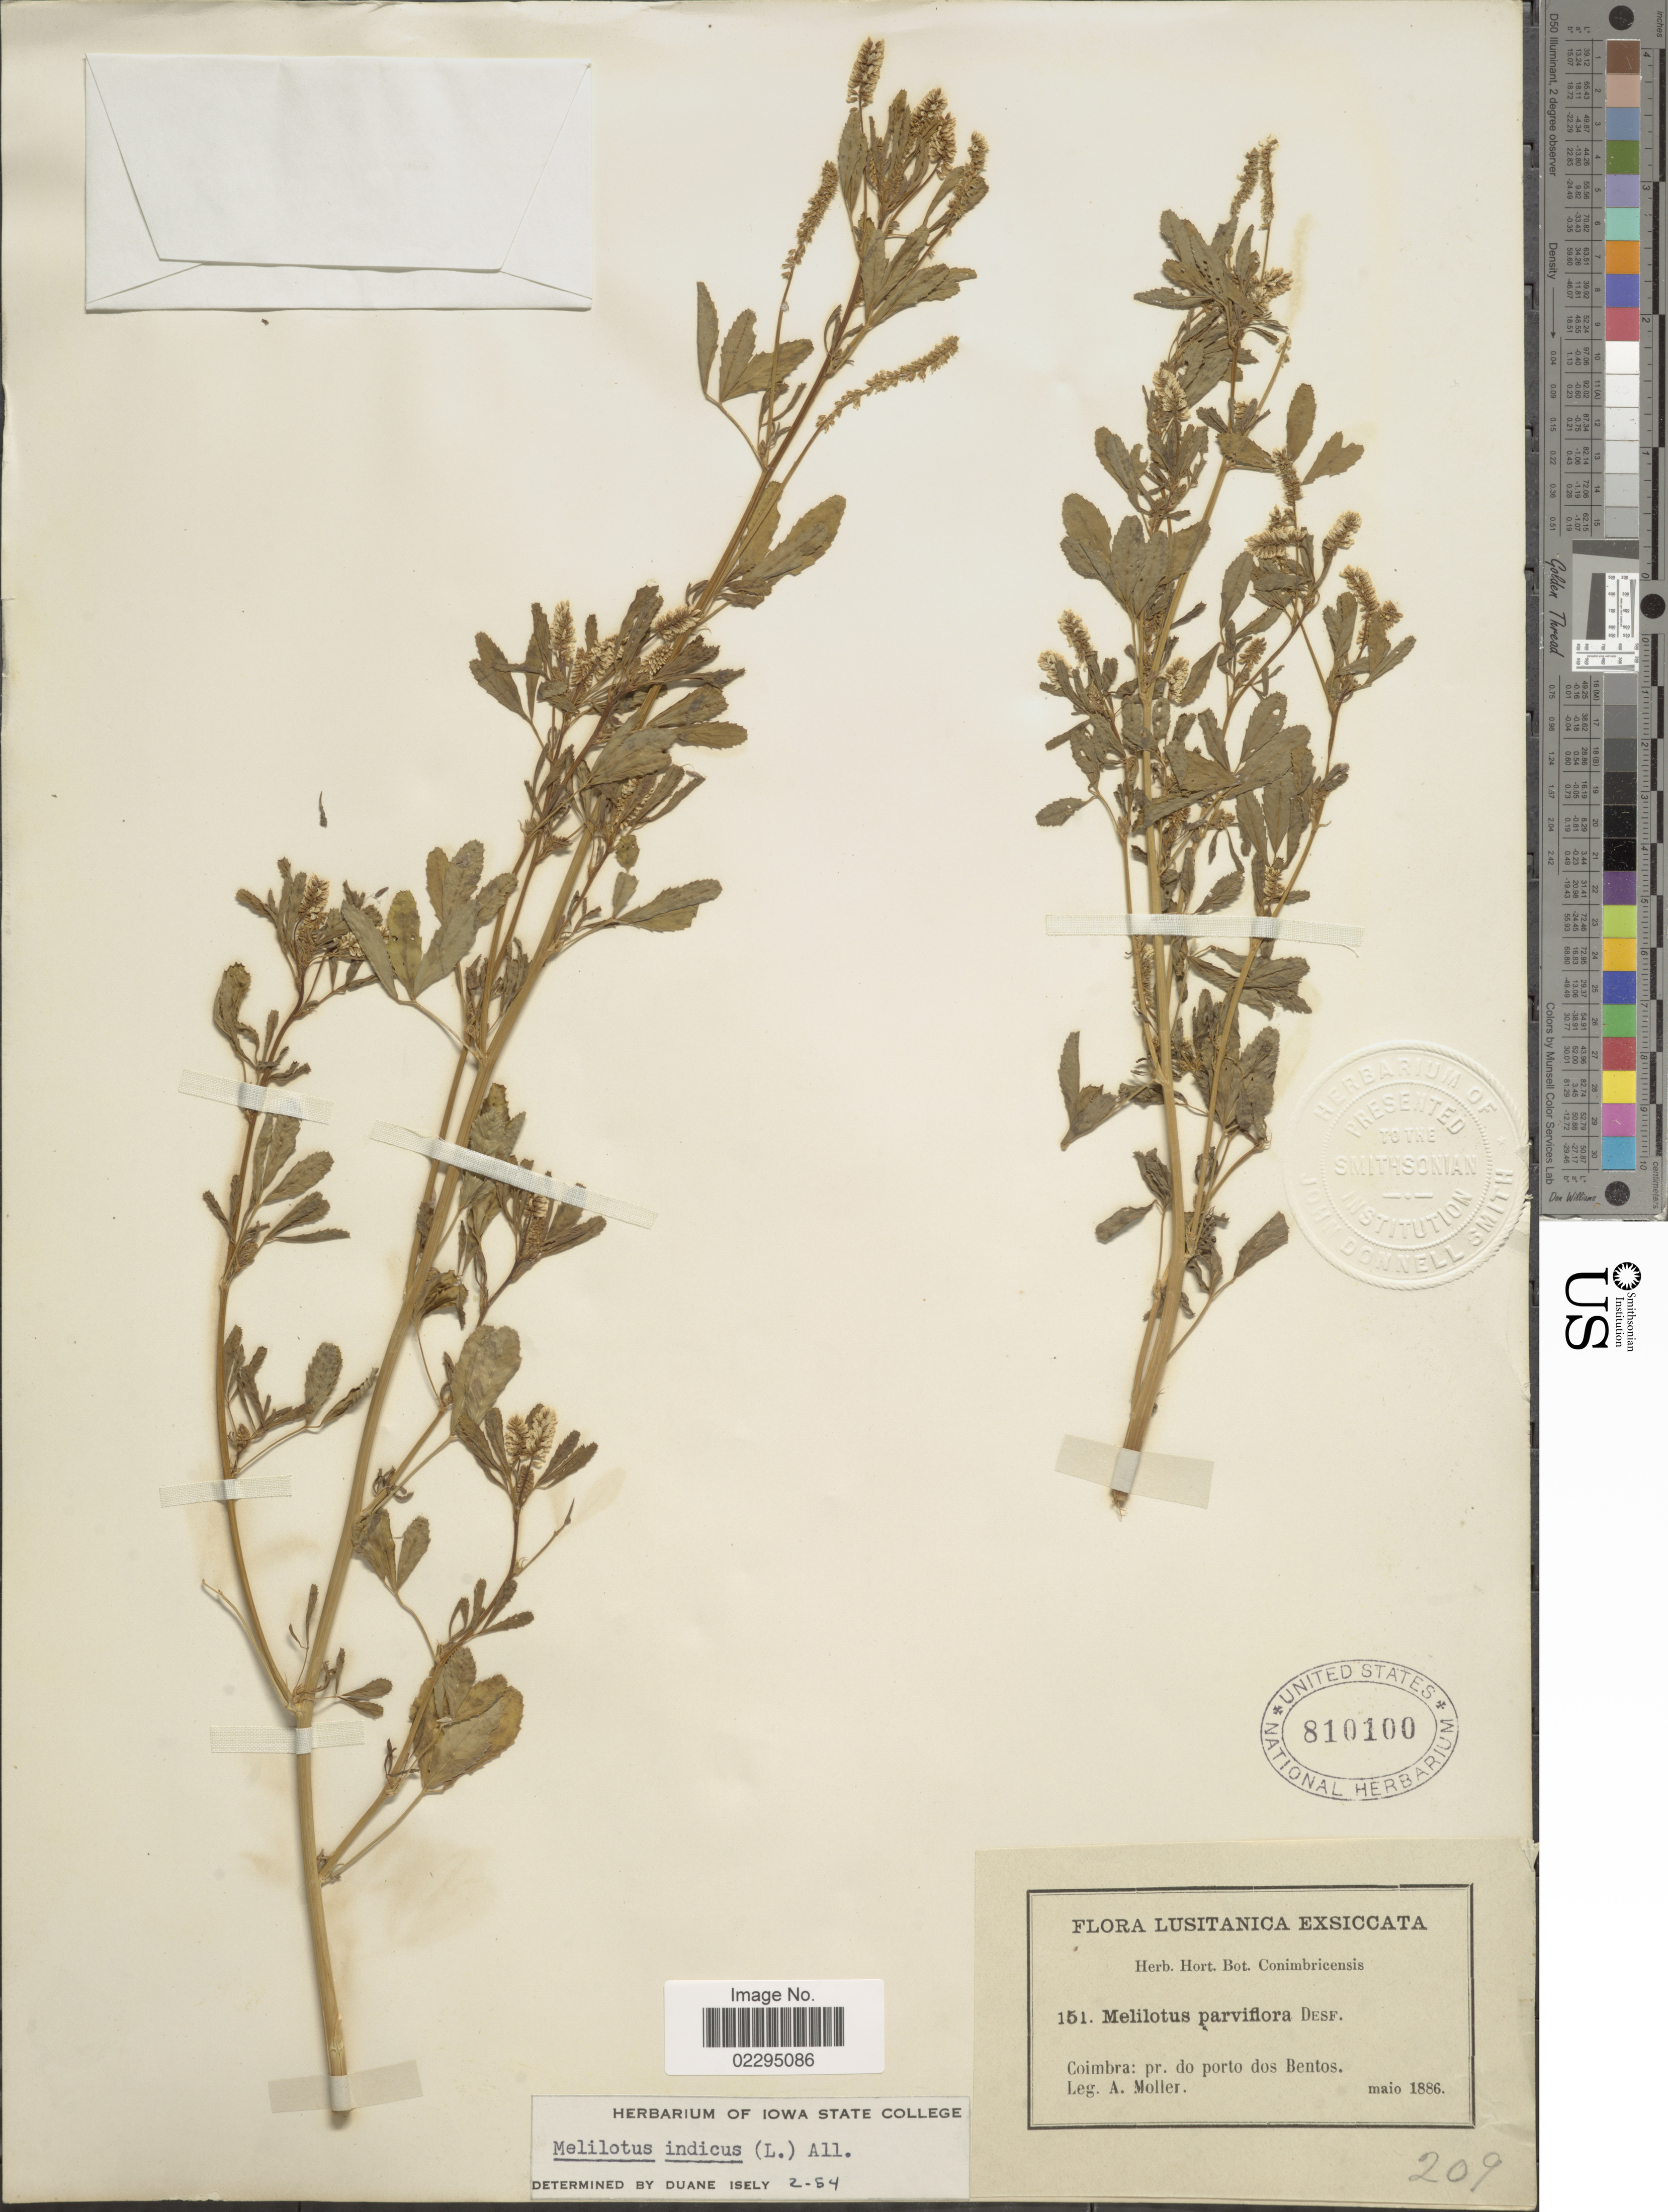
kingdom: Plantae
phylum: Tracheophyta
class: Magnoliopsida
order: Fabales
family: Fabaceae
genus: Melilotus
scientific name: Melilotus indicus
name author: (L.) All.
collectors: A. Moller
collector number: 151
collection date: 1886-05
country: Portugal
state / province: Coimbra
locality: Coimbra: pr. do porto dos Bentos.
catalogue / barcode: US 810100